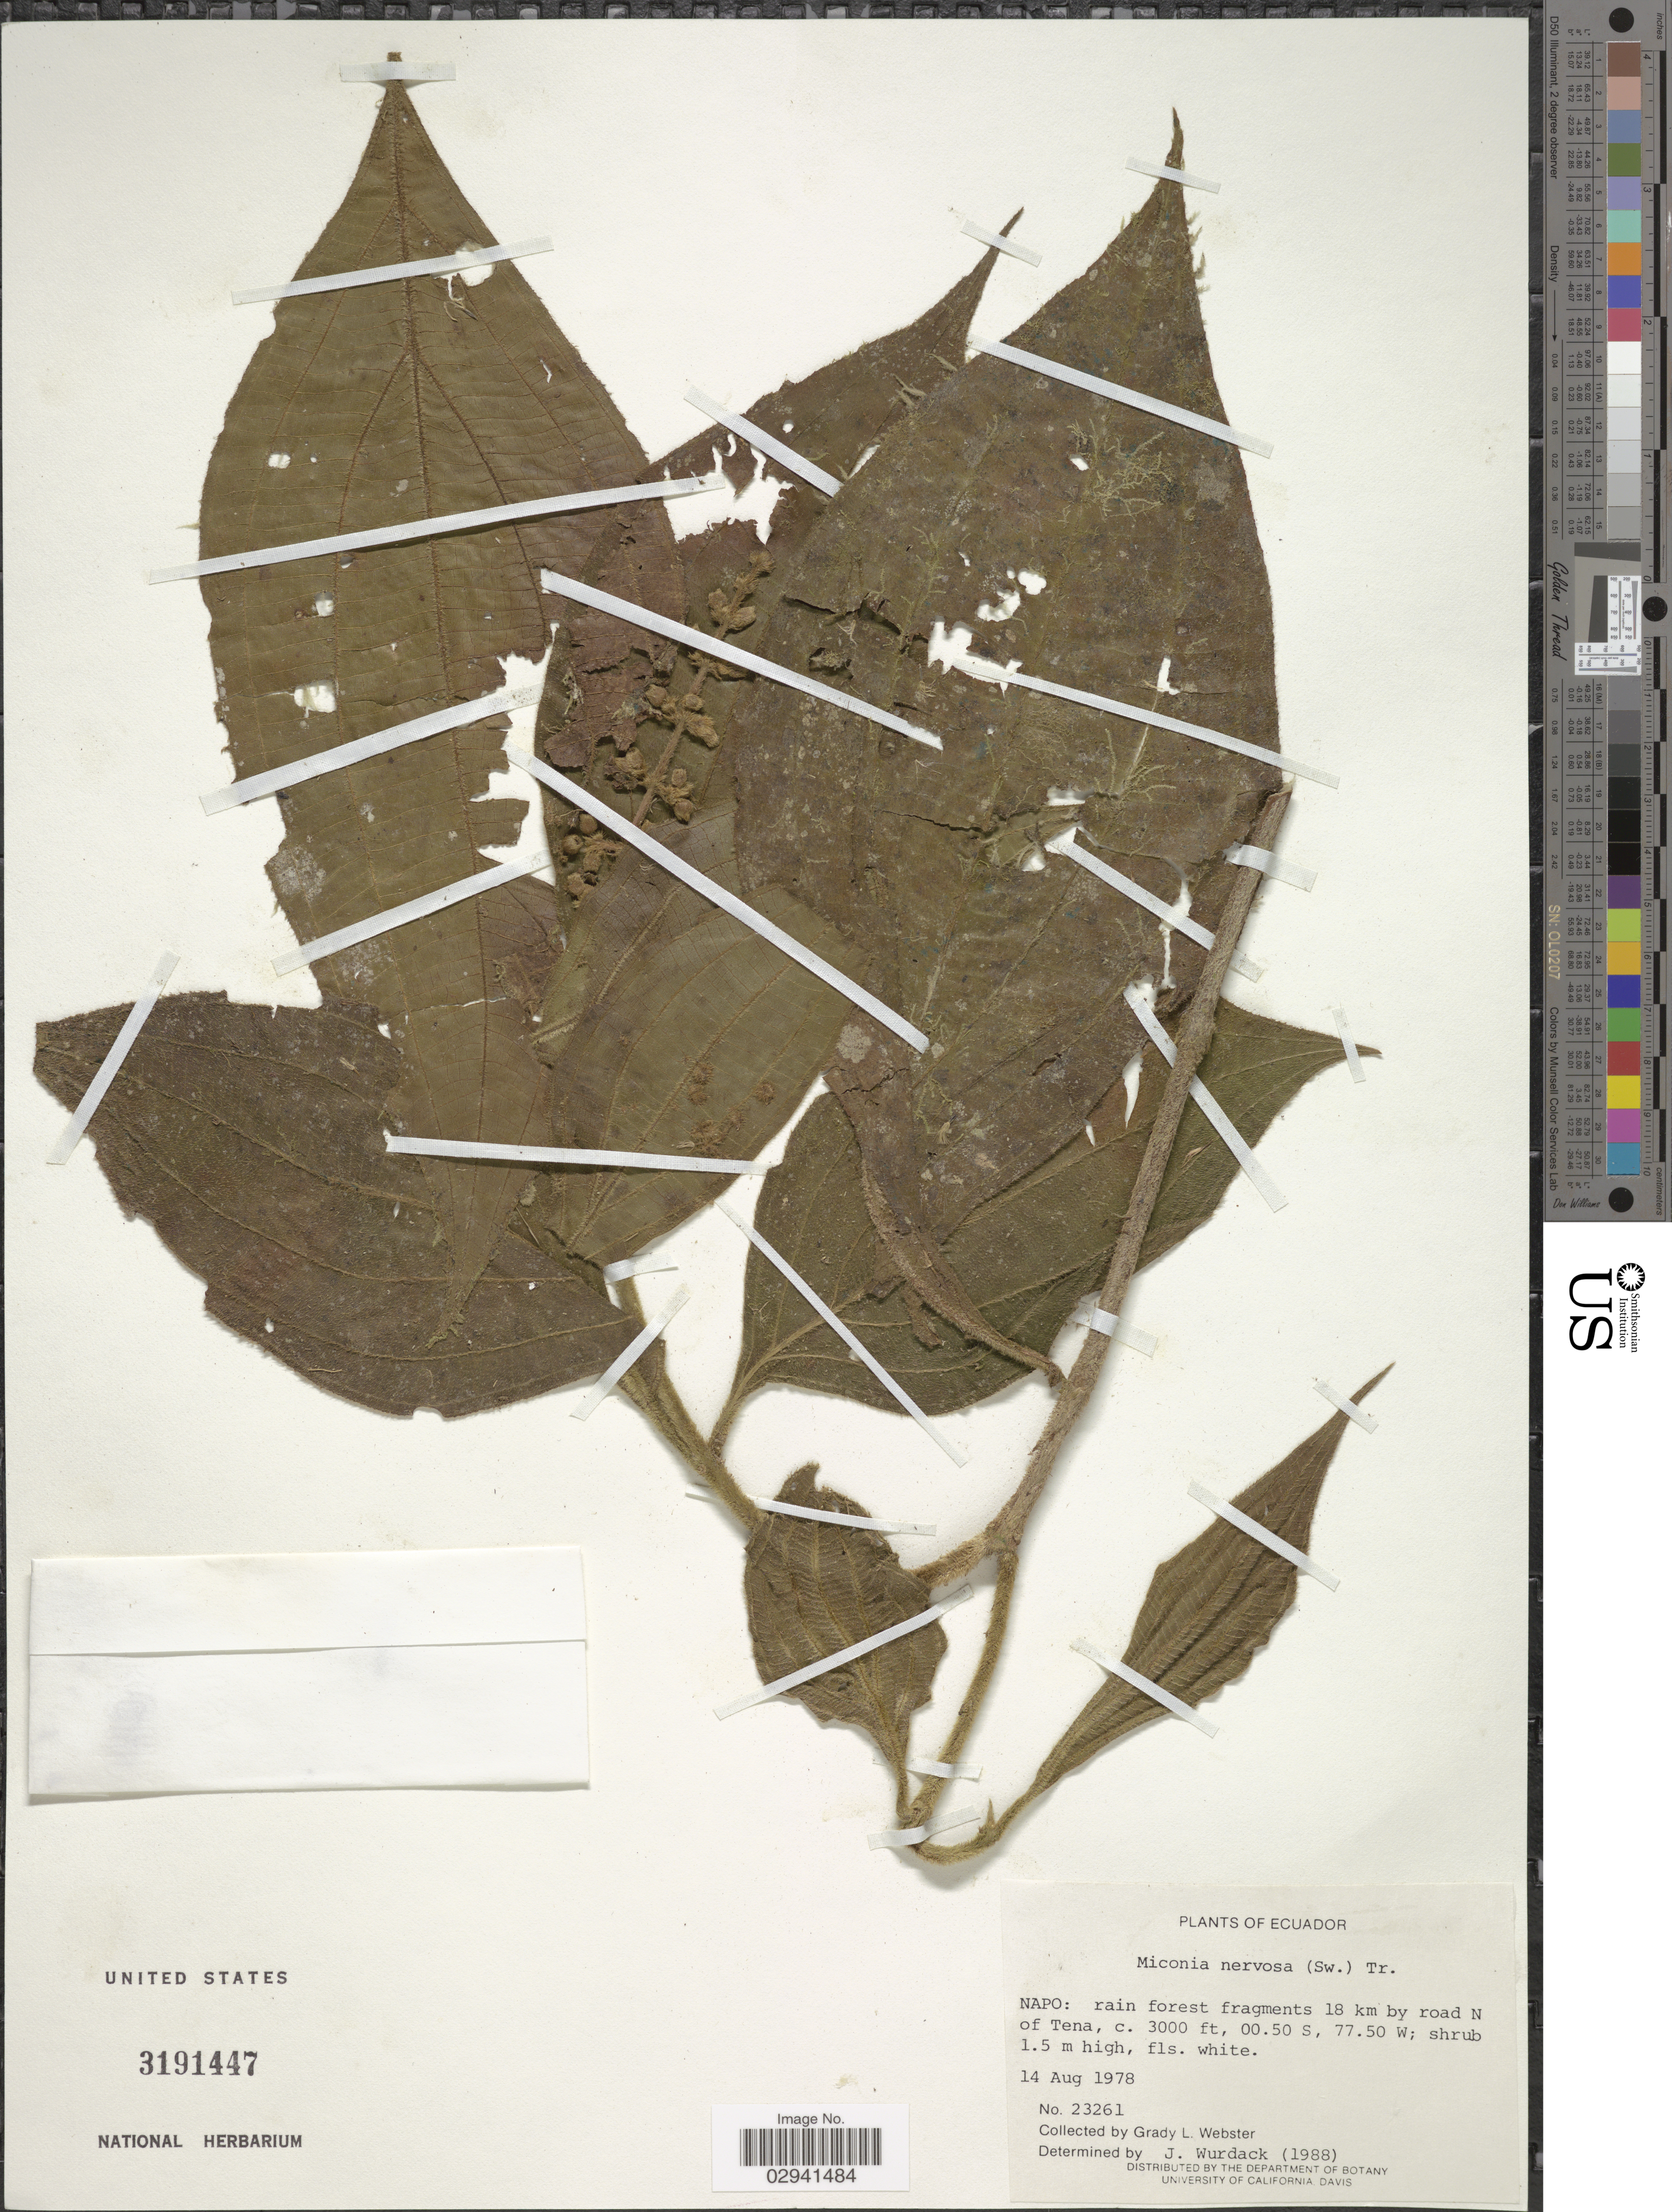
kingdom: Plantae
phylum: Tracheophyta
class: Magnoliopsida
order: Myrtales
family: Melastomataceae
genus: Miconia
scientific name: Miconia nervosa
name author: (Sm.) Triana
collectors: G. L. Webster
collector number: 23261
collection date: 1978-08-14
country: Ecuador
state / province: Napo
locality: Rain forest fragments 18 km by road N of Tena.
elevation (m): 914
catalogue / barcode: US 3191447